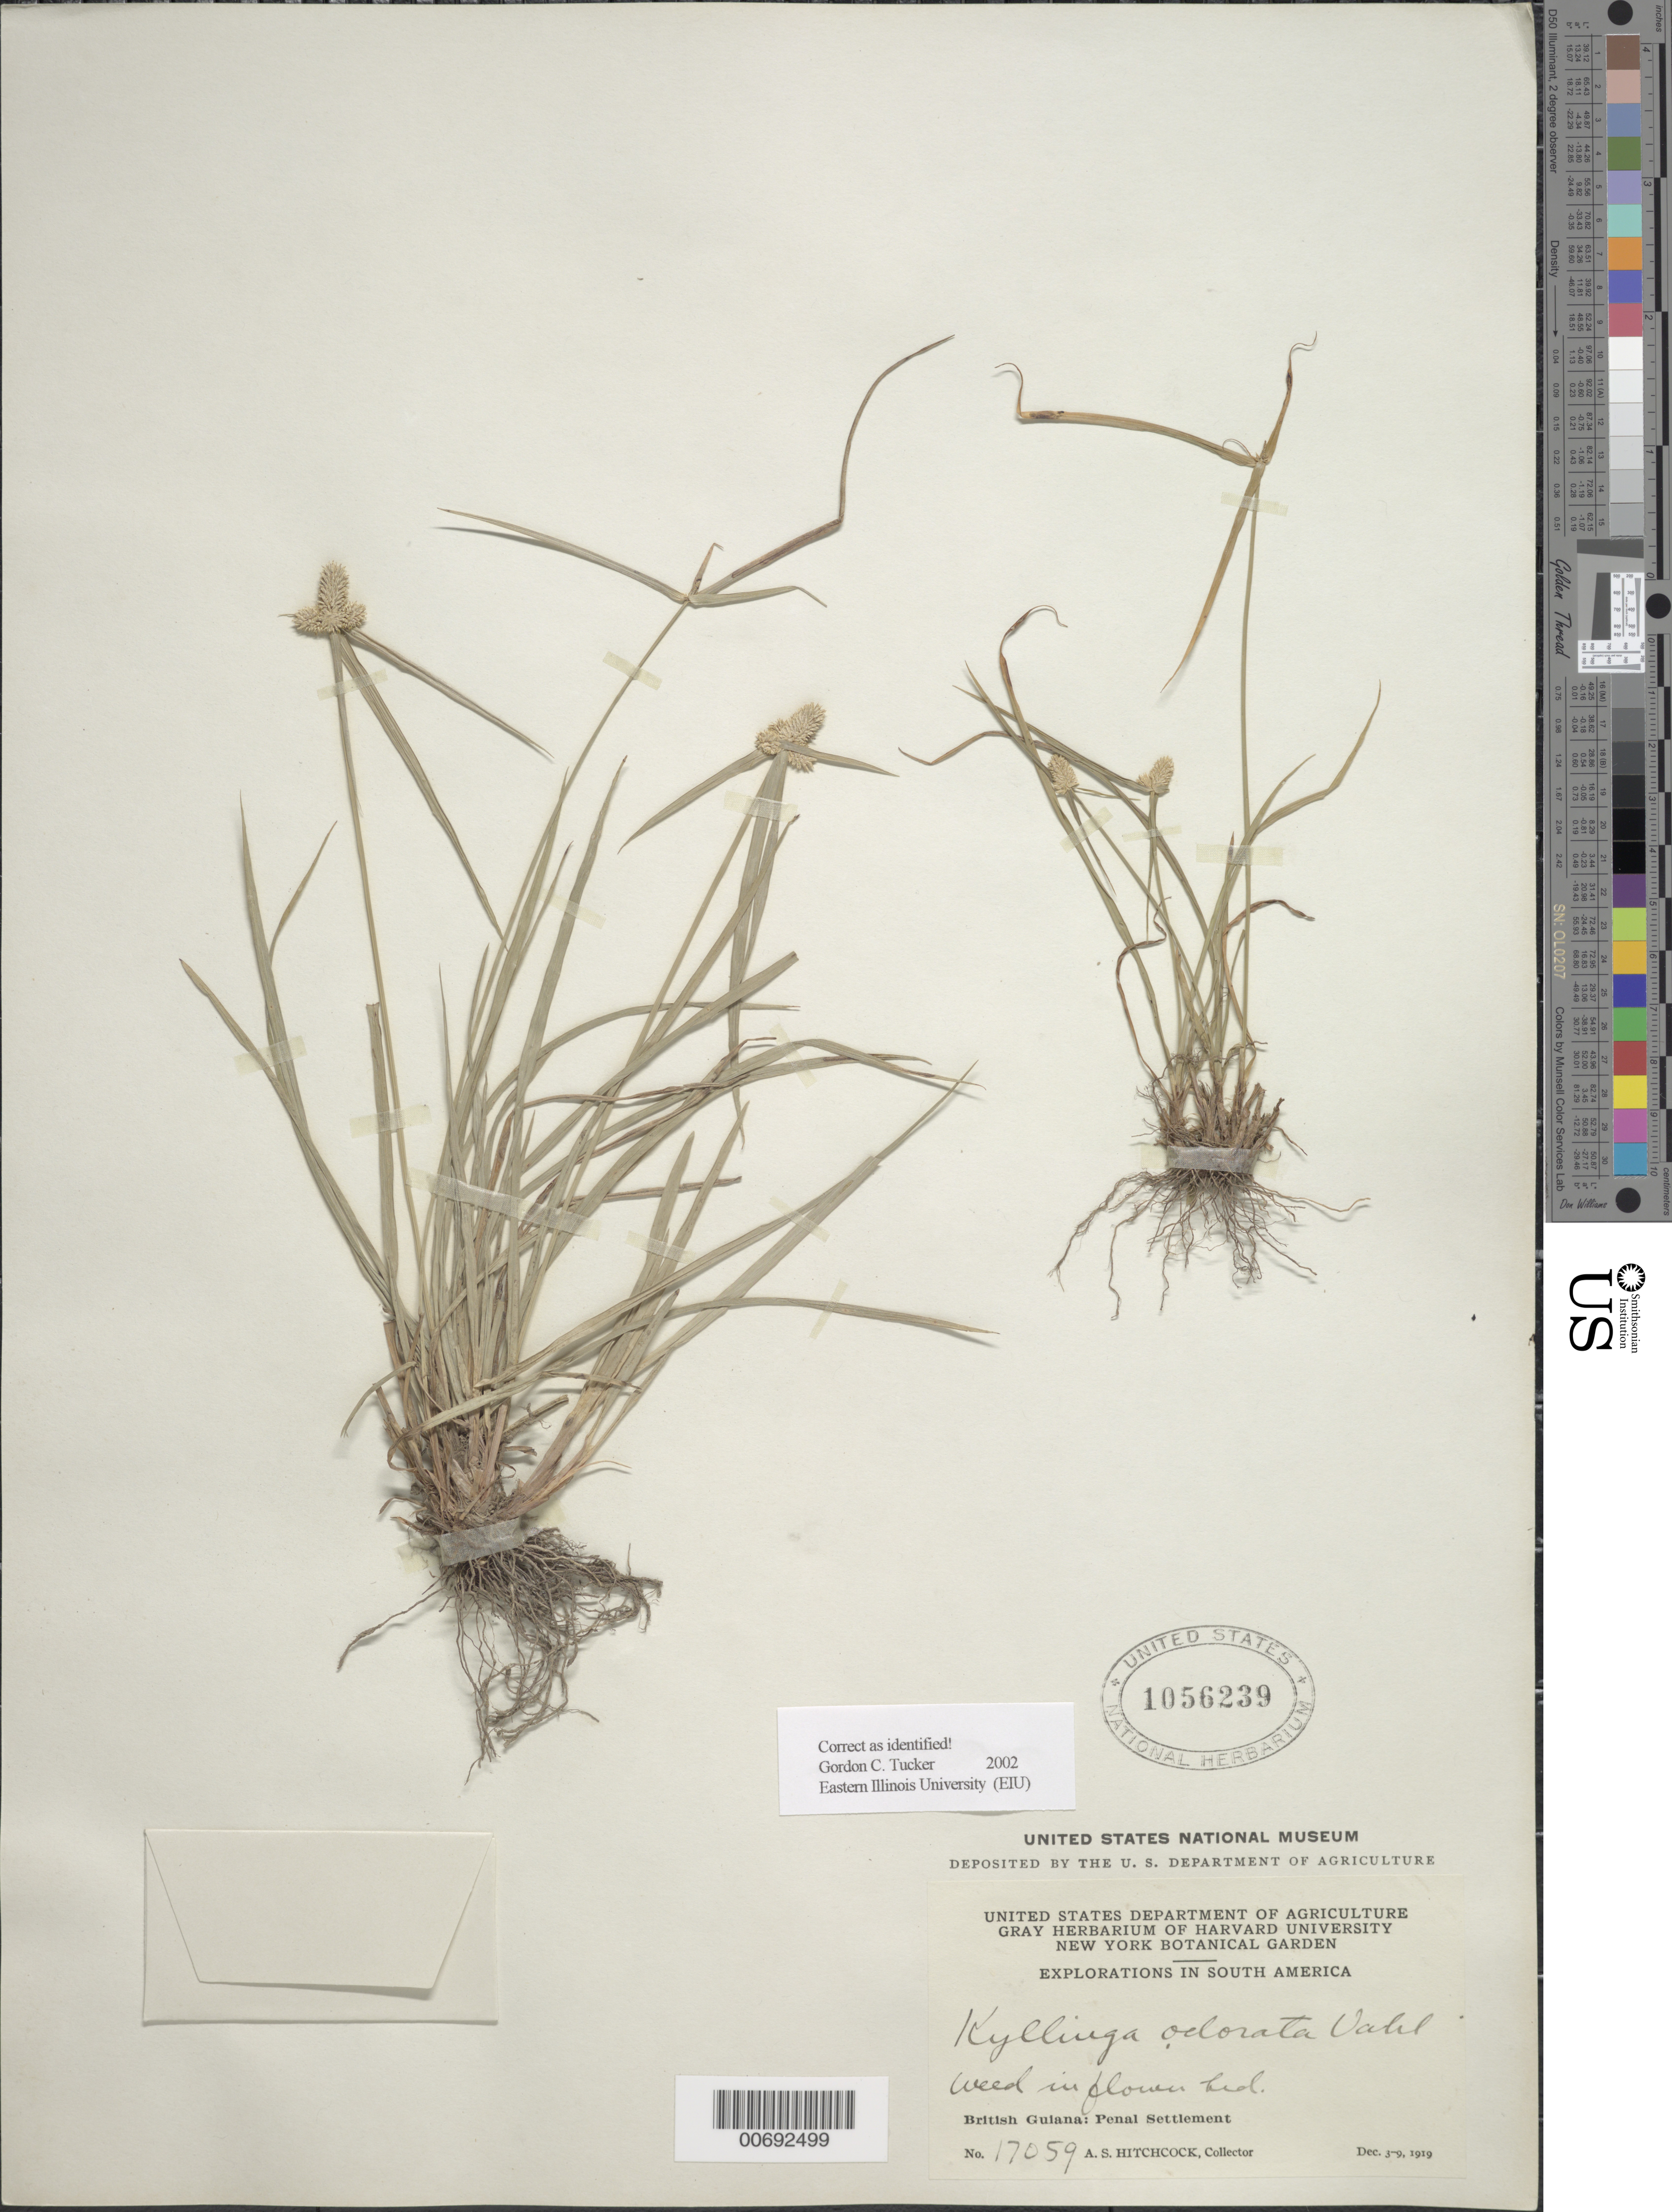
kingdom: Plantae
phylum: Tracheophyta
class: Liliopsida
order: Poales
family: Cyperaceae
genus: Cyperus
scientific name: Cyperus sesquiflorus subsp. sesquiflorus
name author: (Torr.) Mattf. & Kük.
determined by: Strong, M. T., (US), Smithsonian Institution - National Museum of Natural History (UNITED STATES)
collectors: A. S. Hitchcock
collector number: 17059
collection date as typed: Dec. 3-9, 1919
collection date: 1919-12-03/1919-12-09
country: Guyana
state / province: Cuyuni-Mazaruni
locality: Penal Settlement, on W side of Essequibo River, near mouth of Mazaruni River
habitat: Weed in flower bed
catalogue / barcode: US 1056239